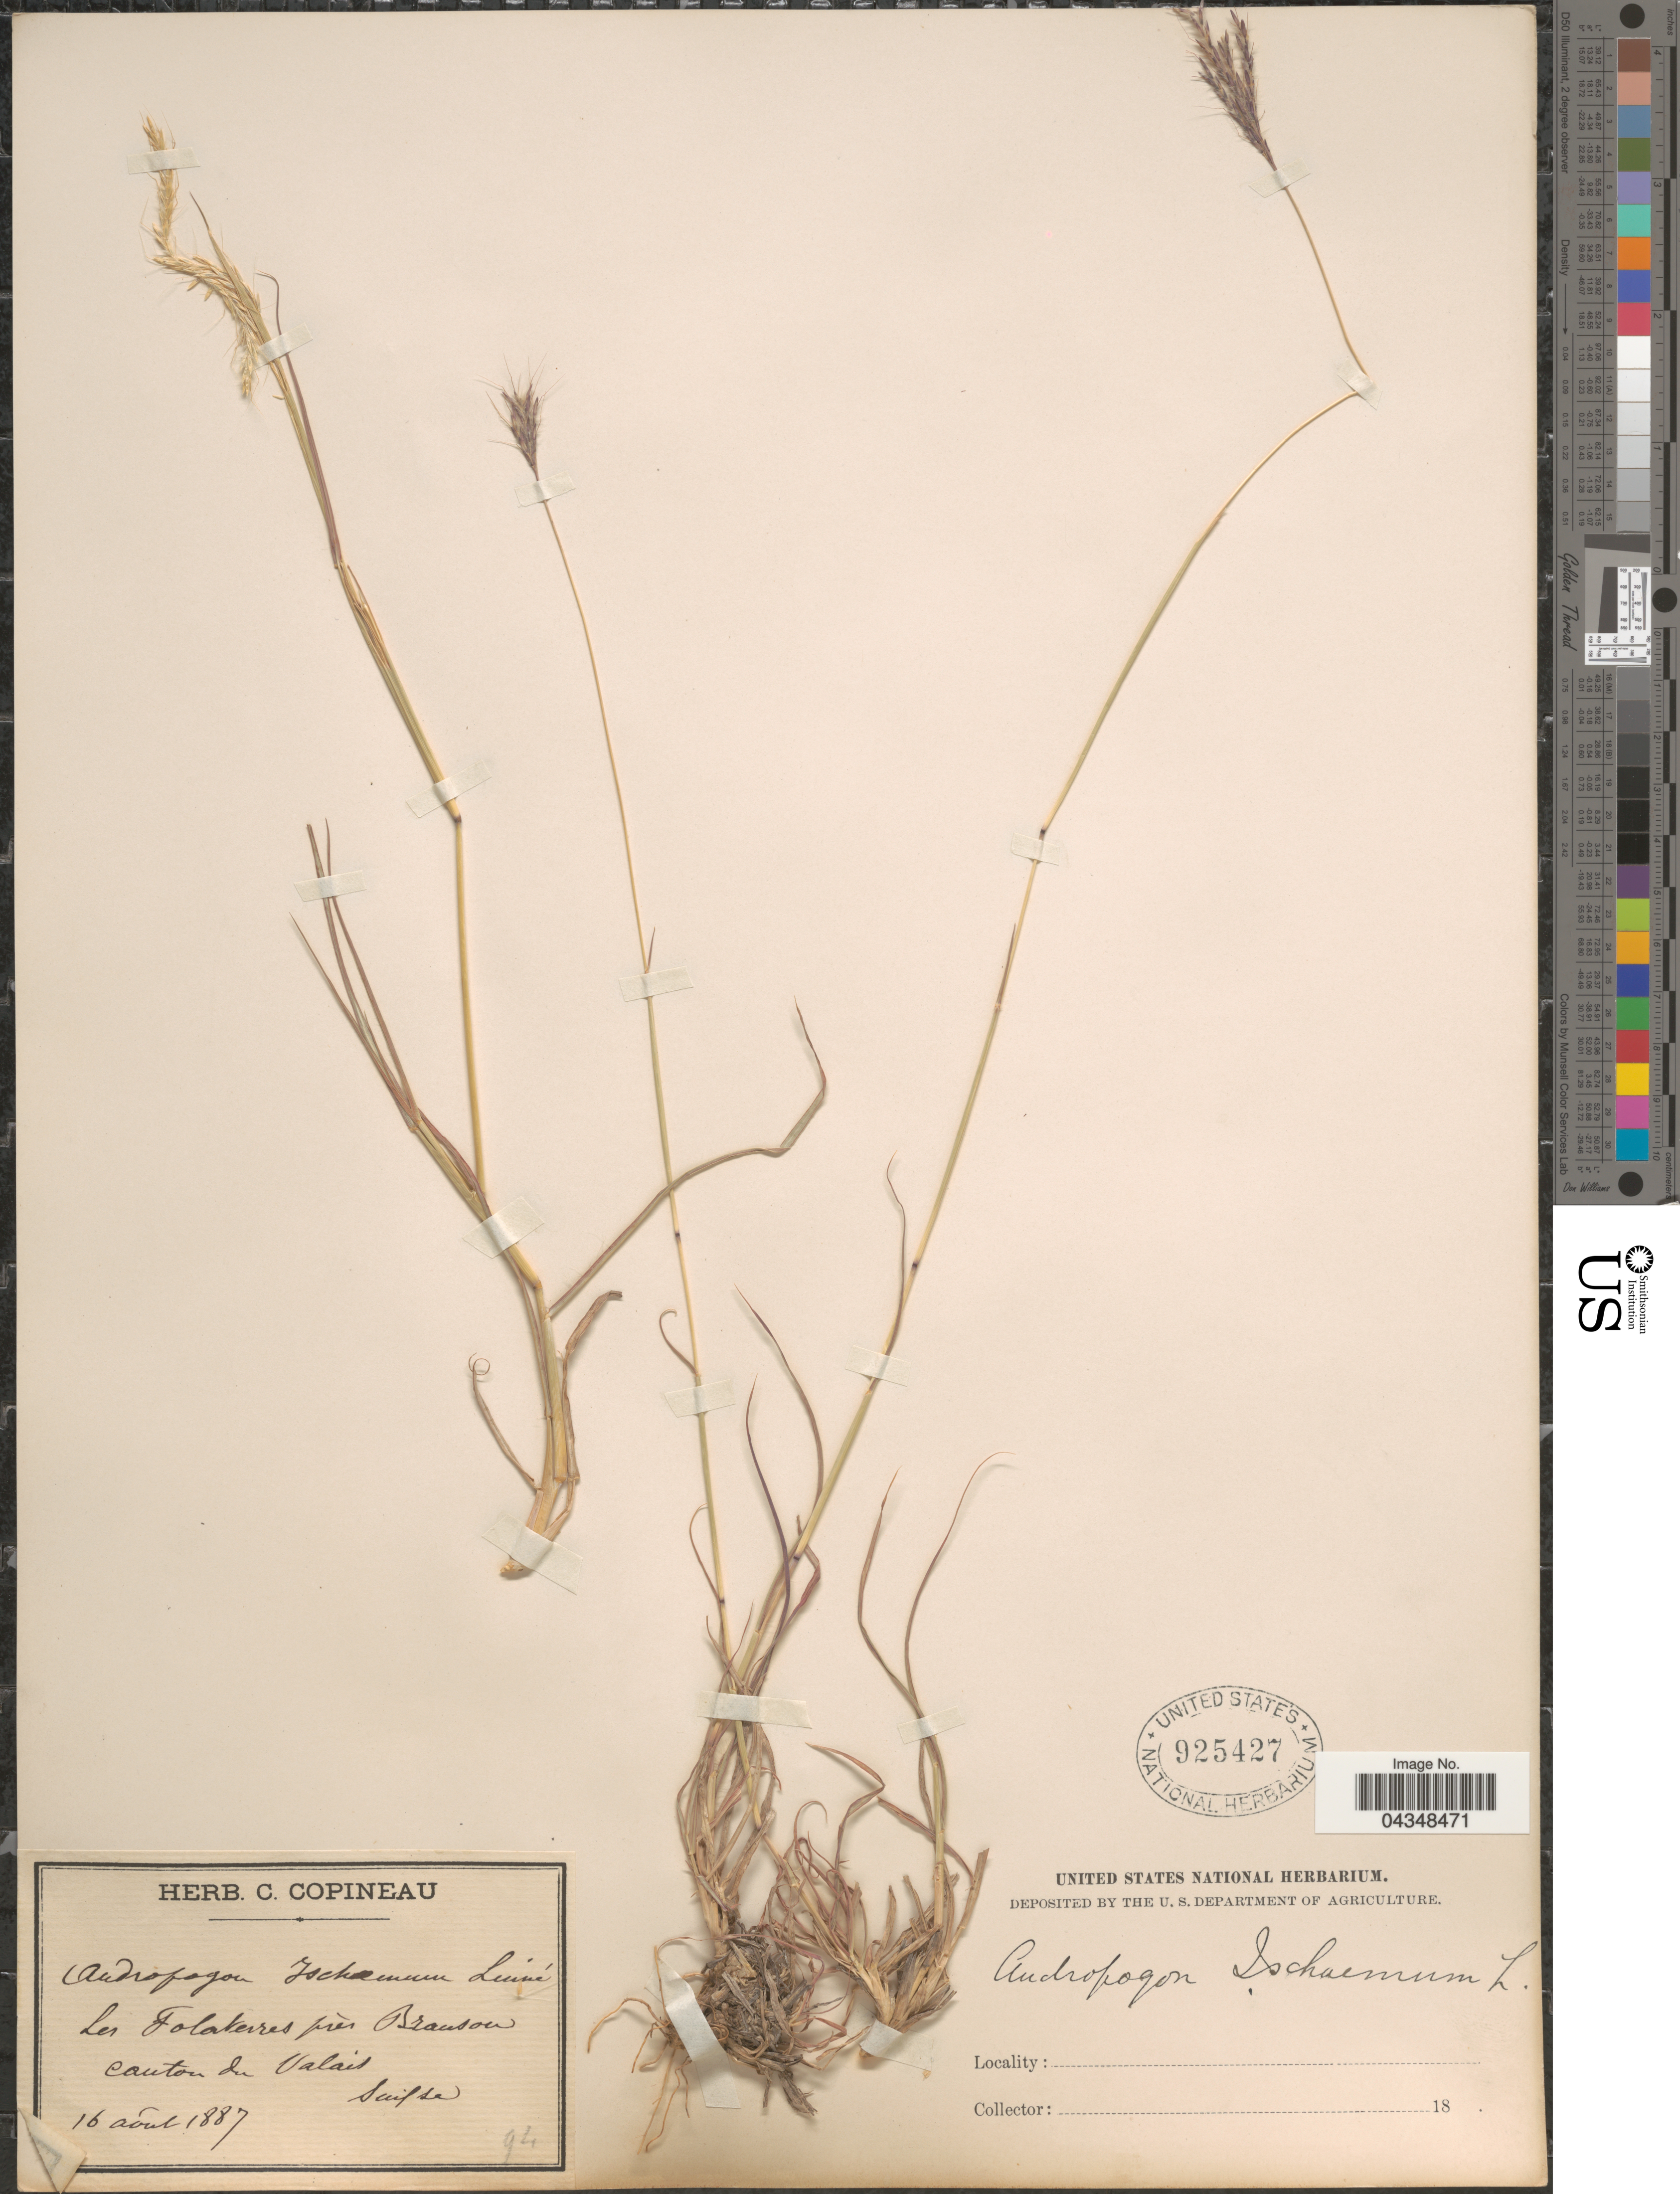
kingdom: Plantae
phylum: Tracheophyta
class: Liliopsida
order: Poales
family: Poaceae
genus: Bothriochloa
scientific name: Bothriochloa ischaemum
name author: (L.) Keng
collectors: ex herb. C. Copineau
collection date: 1887-08-16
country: Switzerland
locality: Les Folaterres près Branson canton du Valais. Suisse.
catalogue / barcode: US 925427